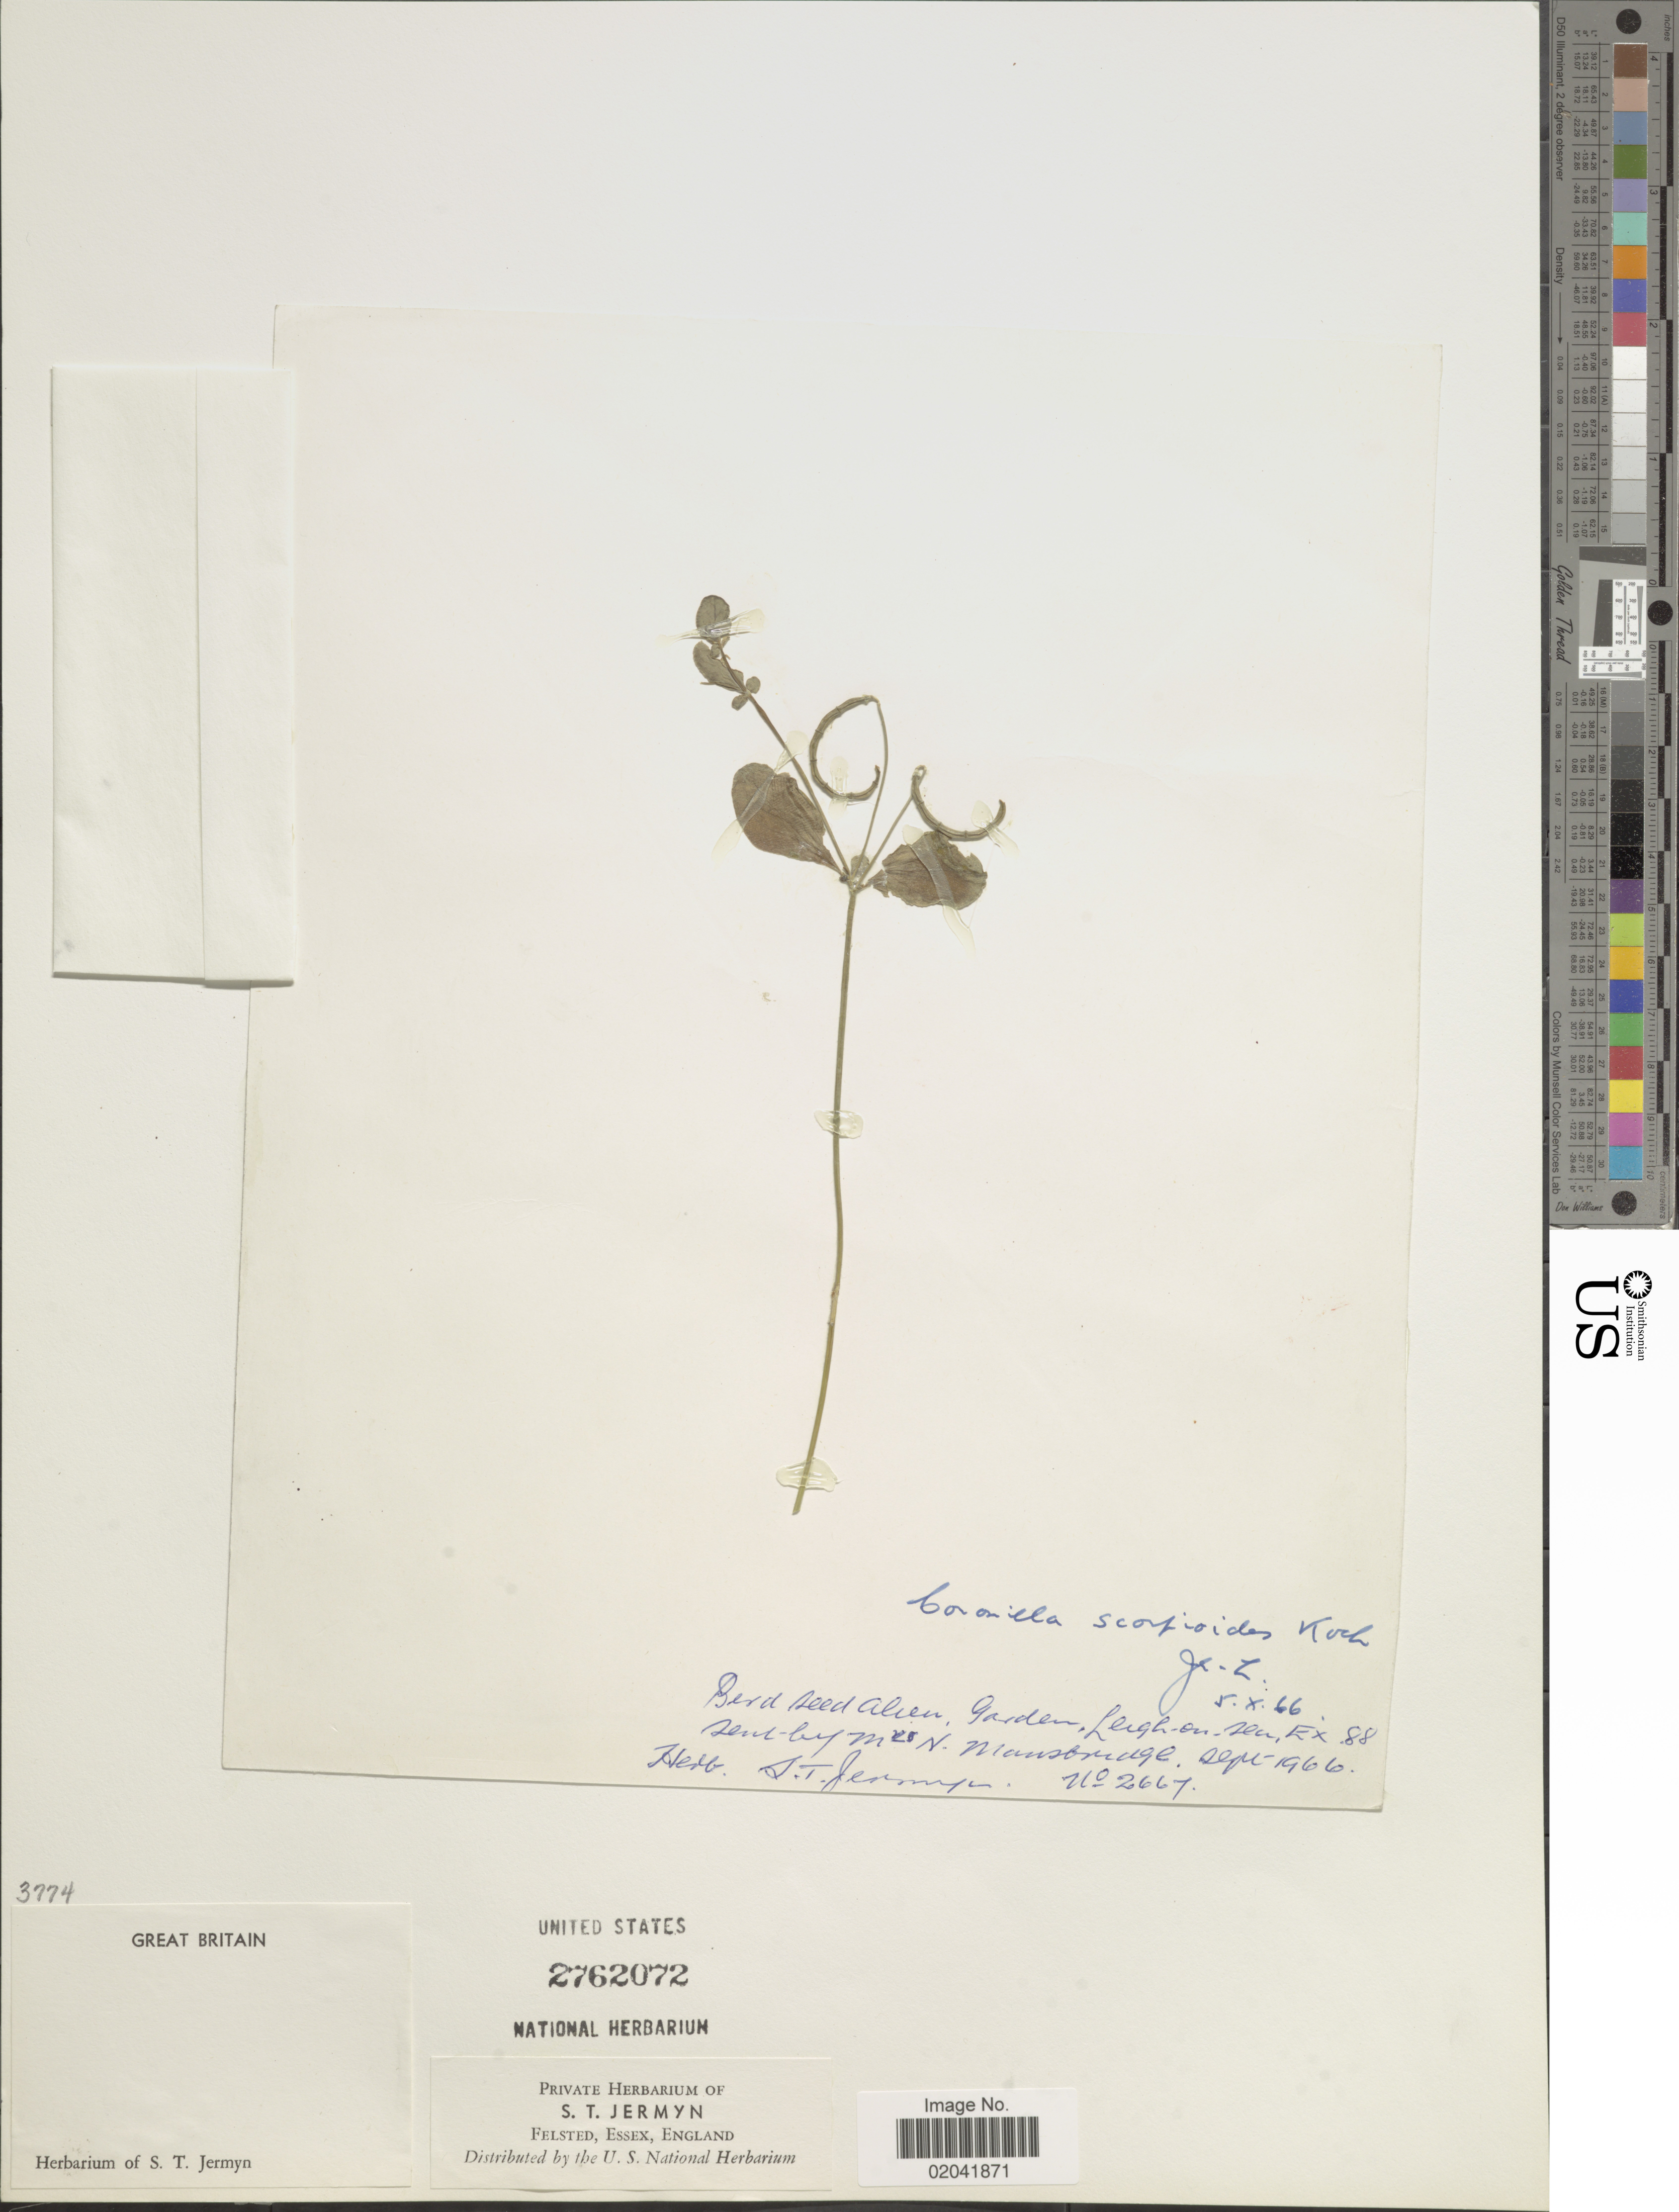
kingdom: Plantae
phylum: Tracheophyta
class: Magnoliopsida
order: Fabales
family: Fabaceae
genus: Coronilla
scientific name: Coronilla scorpioides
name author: K. Koch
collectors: ex herb. S. T. Jermyn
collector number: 2667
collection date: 1966-09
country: United Kingdom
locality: Great Britain, N. Mansbridge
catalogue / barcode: US 2762072